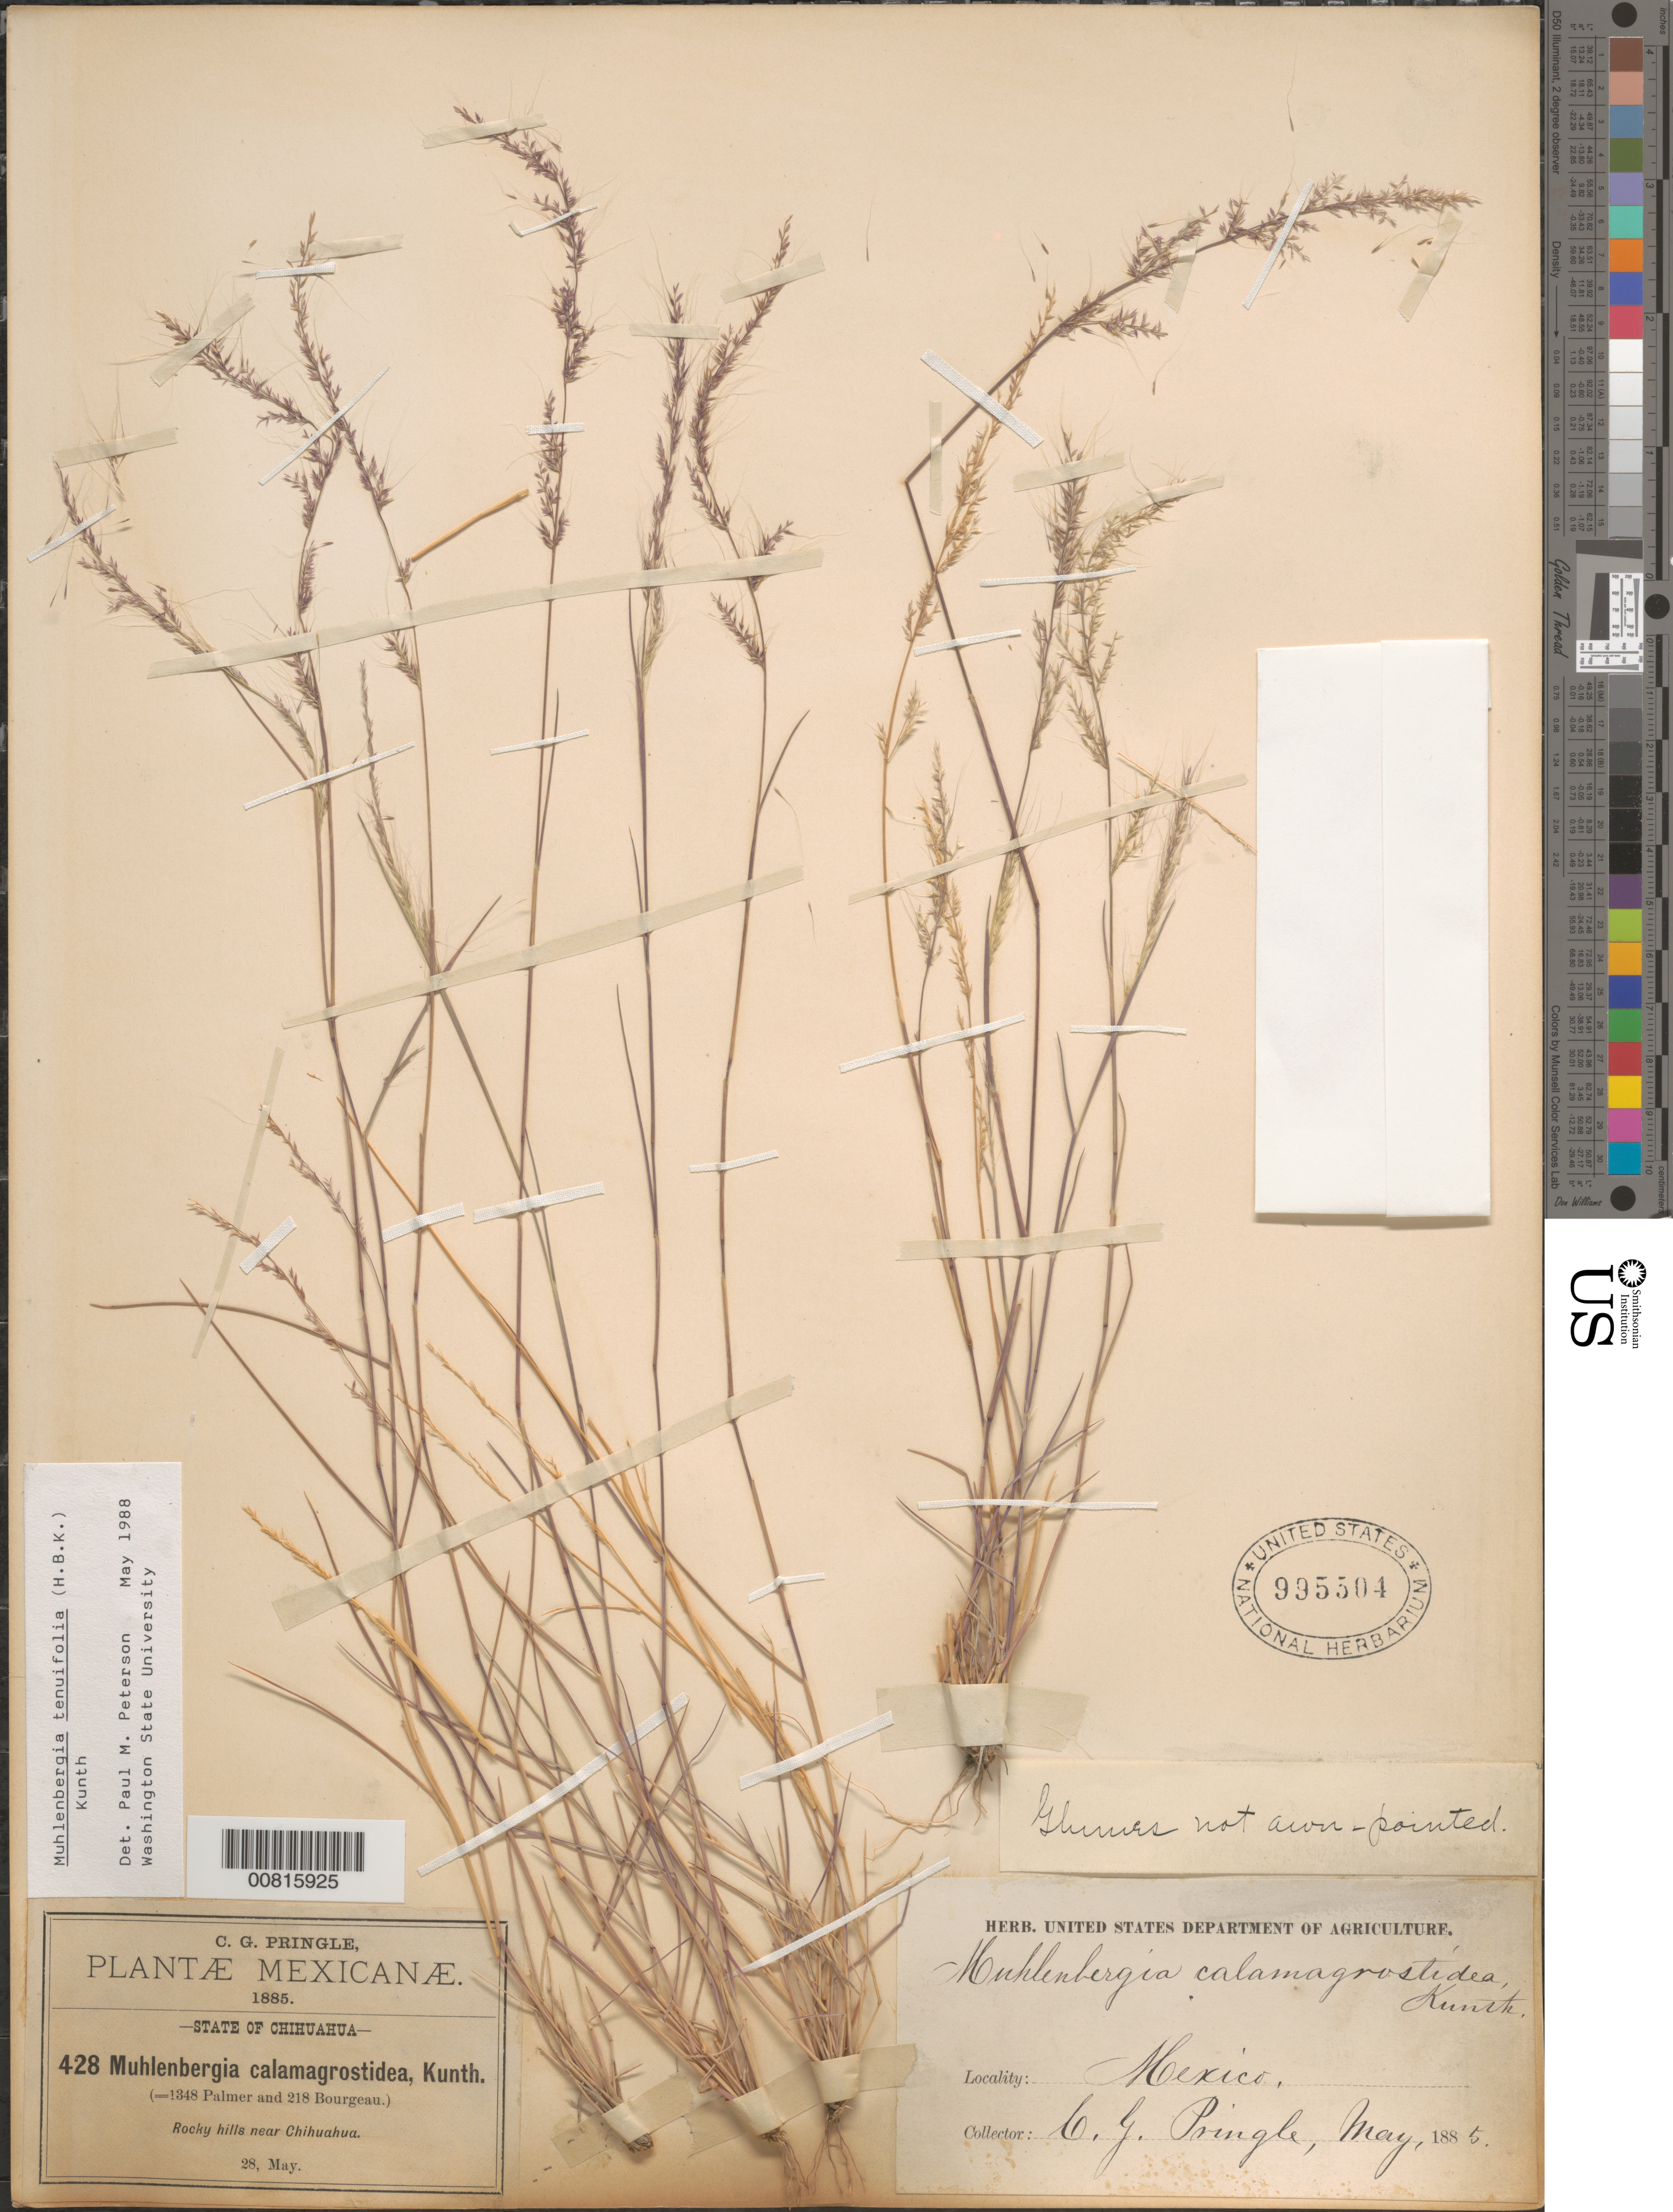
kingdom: Plantae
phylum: Tracheophyta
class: Liliopsida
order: Poales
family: Poaceae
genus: Muhlenbergia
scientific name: Muhlenbergia tenuifolia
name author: (Kunth) Kunth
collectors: C. G. Pringle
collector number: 428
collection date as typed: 28 May 1885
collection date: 1885-05-28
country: Mexico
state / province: Chihuahua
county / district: Chihuahua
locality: Rocky hills near Chihuahua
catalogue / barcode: US 995504